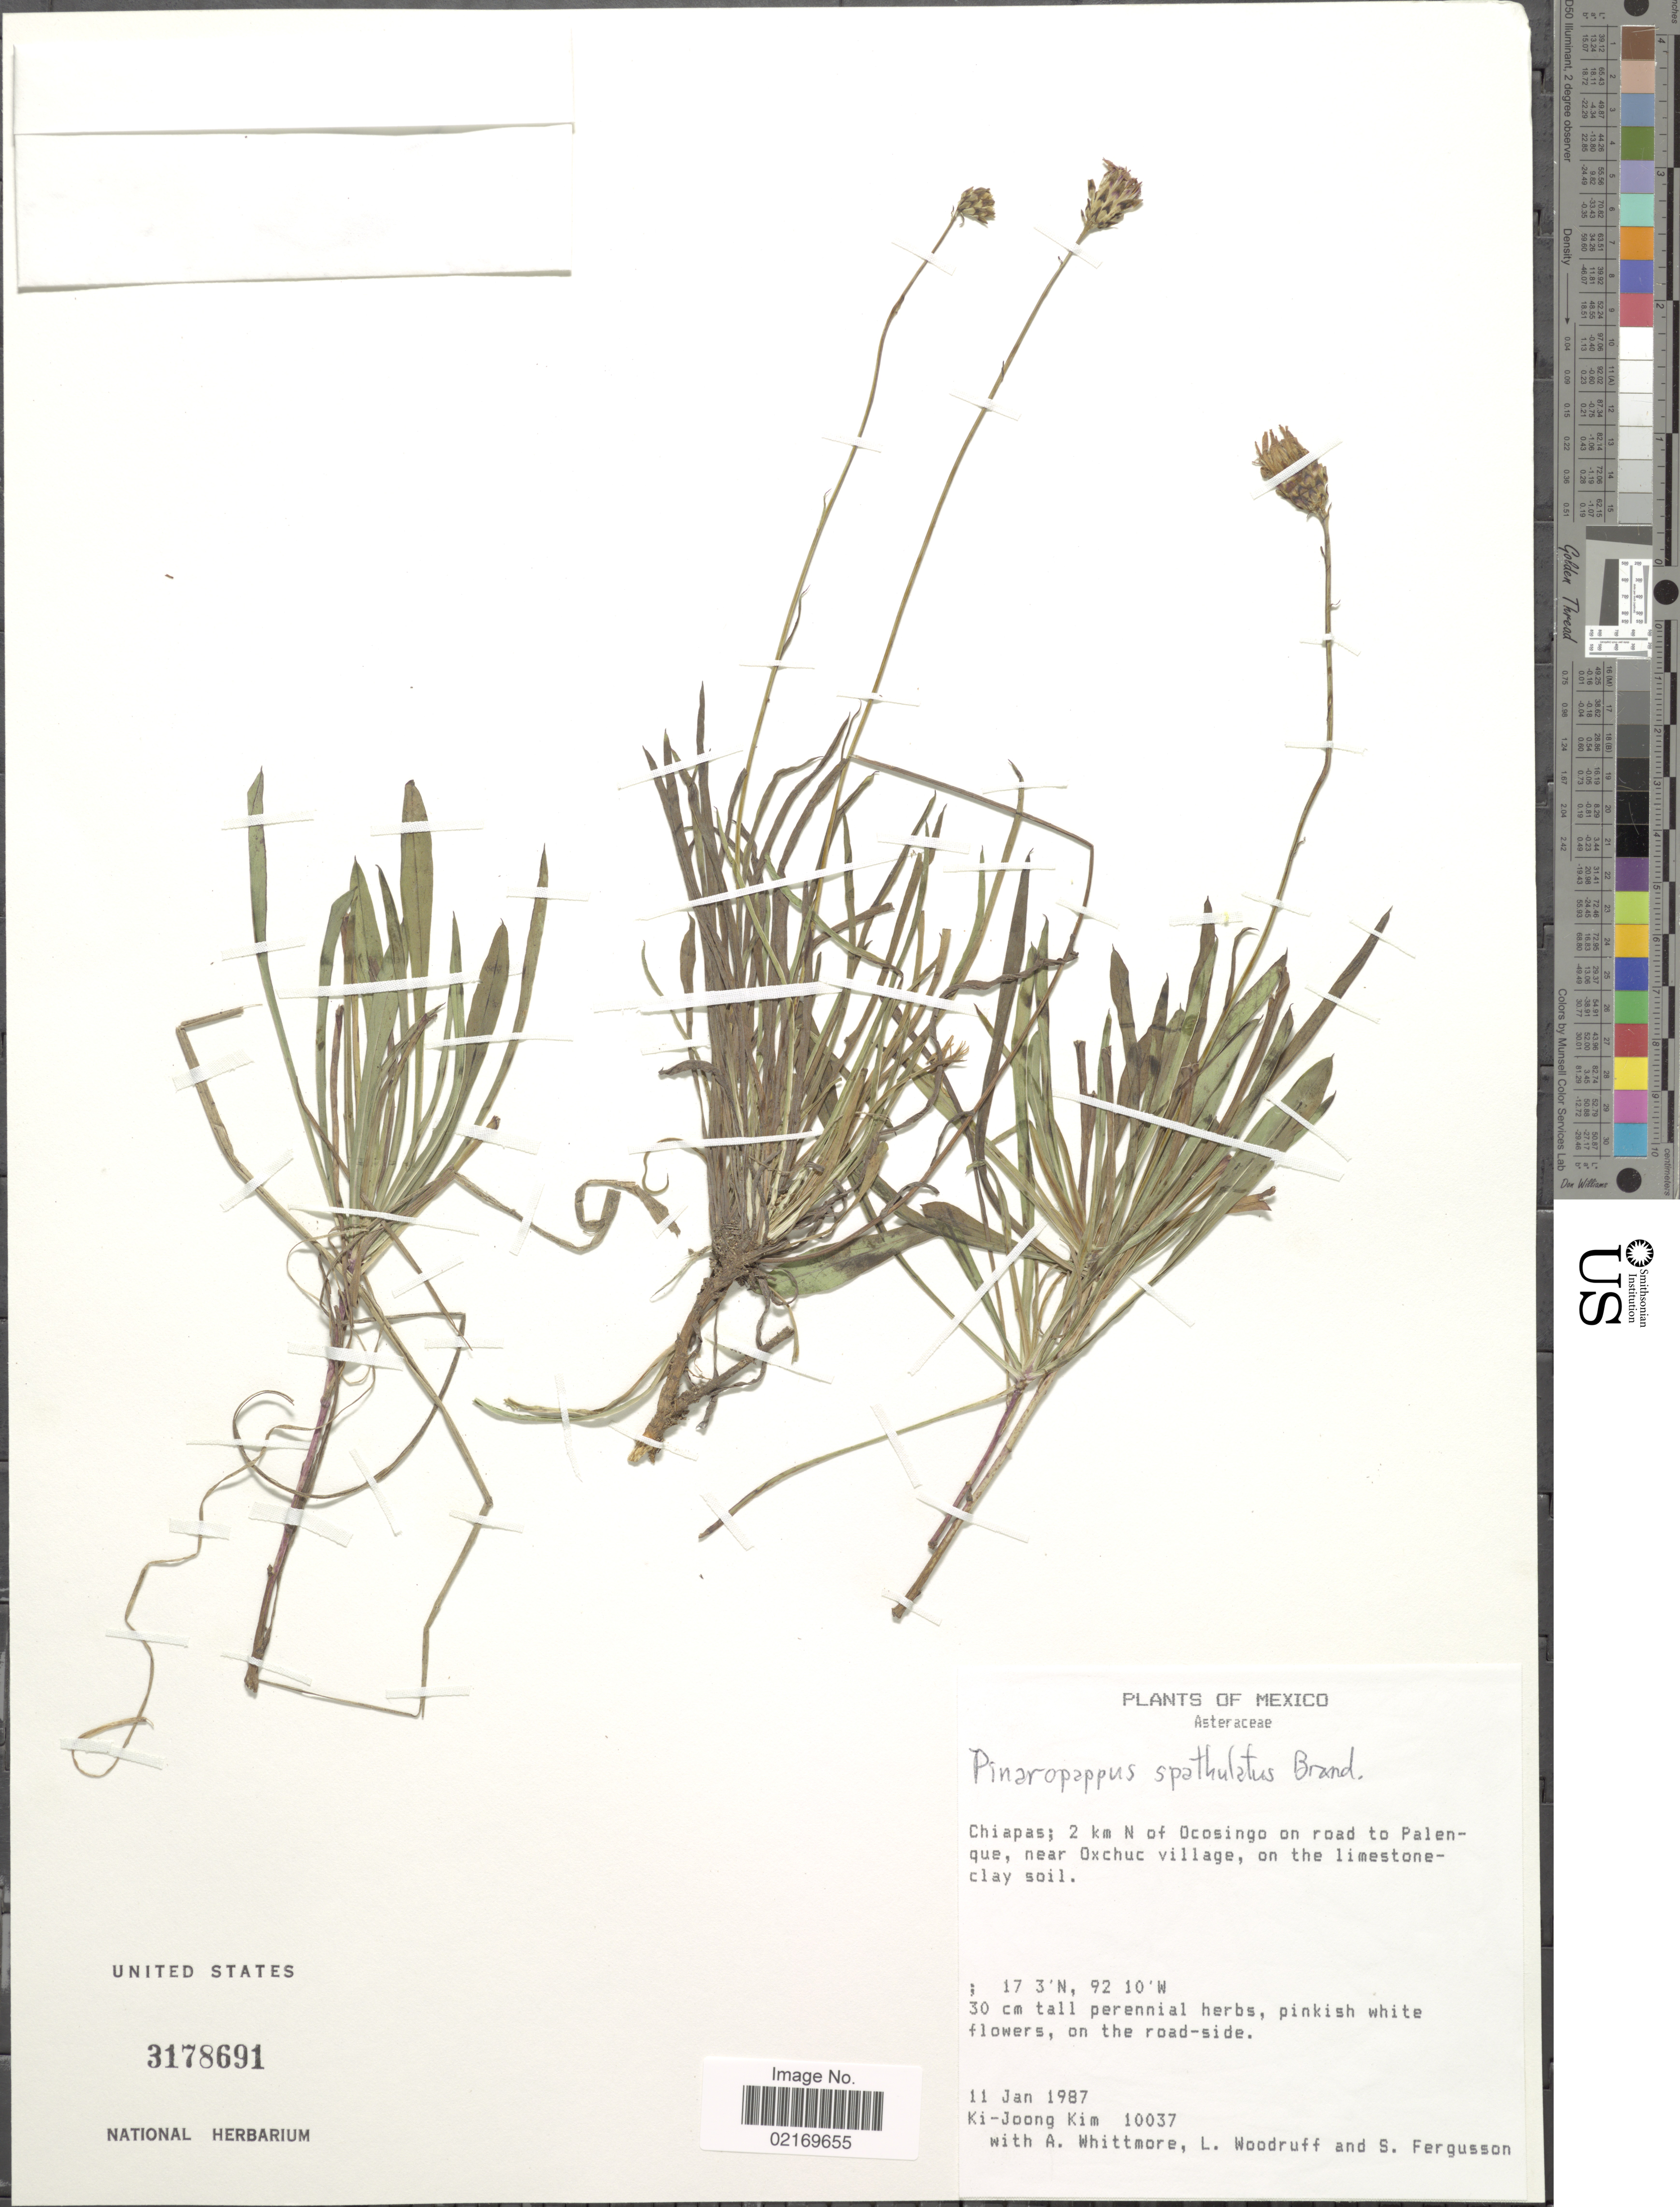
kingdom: Plantae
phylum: Tracheophyta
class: Magnoliopsida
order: Asterales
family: Asteraceae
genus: Pinaropappus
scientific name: Pinaropappus spathulatus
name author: Brandegee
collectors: K. Kim, A. Whittmore, L. Woodruff & S. Fergusson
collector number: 10037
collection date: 1987-01-11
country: Mexico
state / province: Chiapas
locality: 2 km N of Ocosingo on road to Palenque, near Oxchuc village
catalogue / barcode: US 3178691